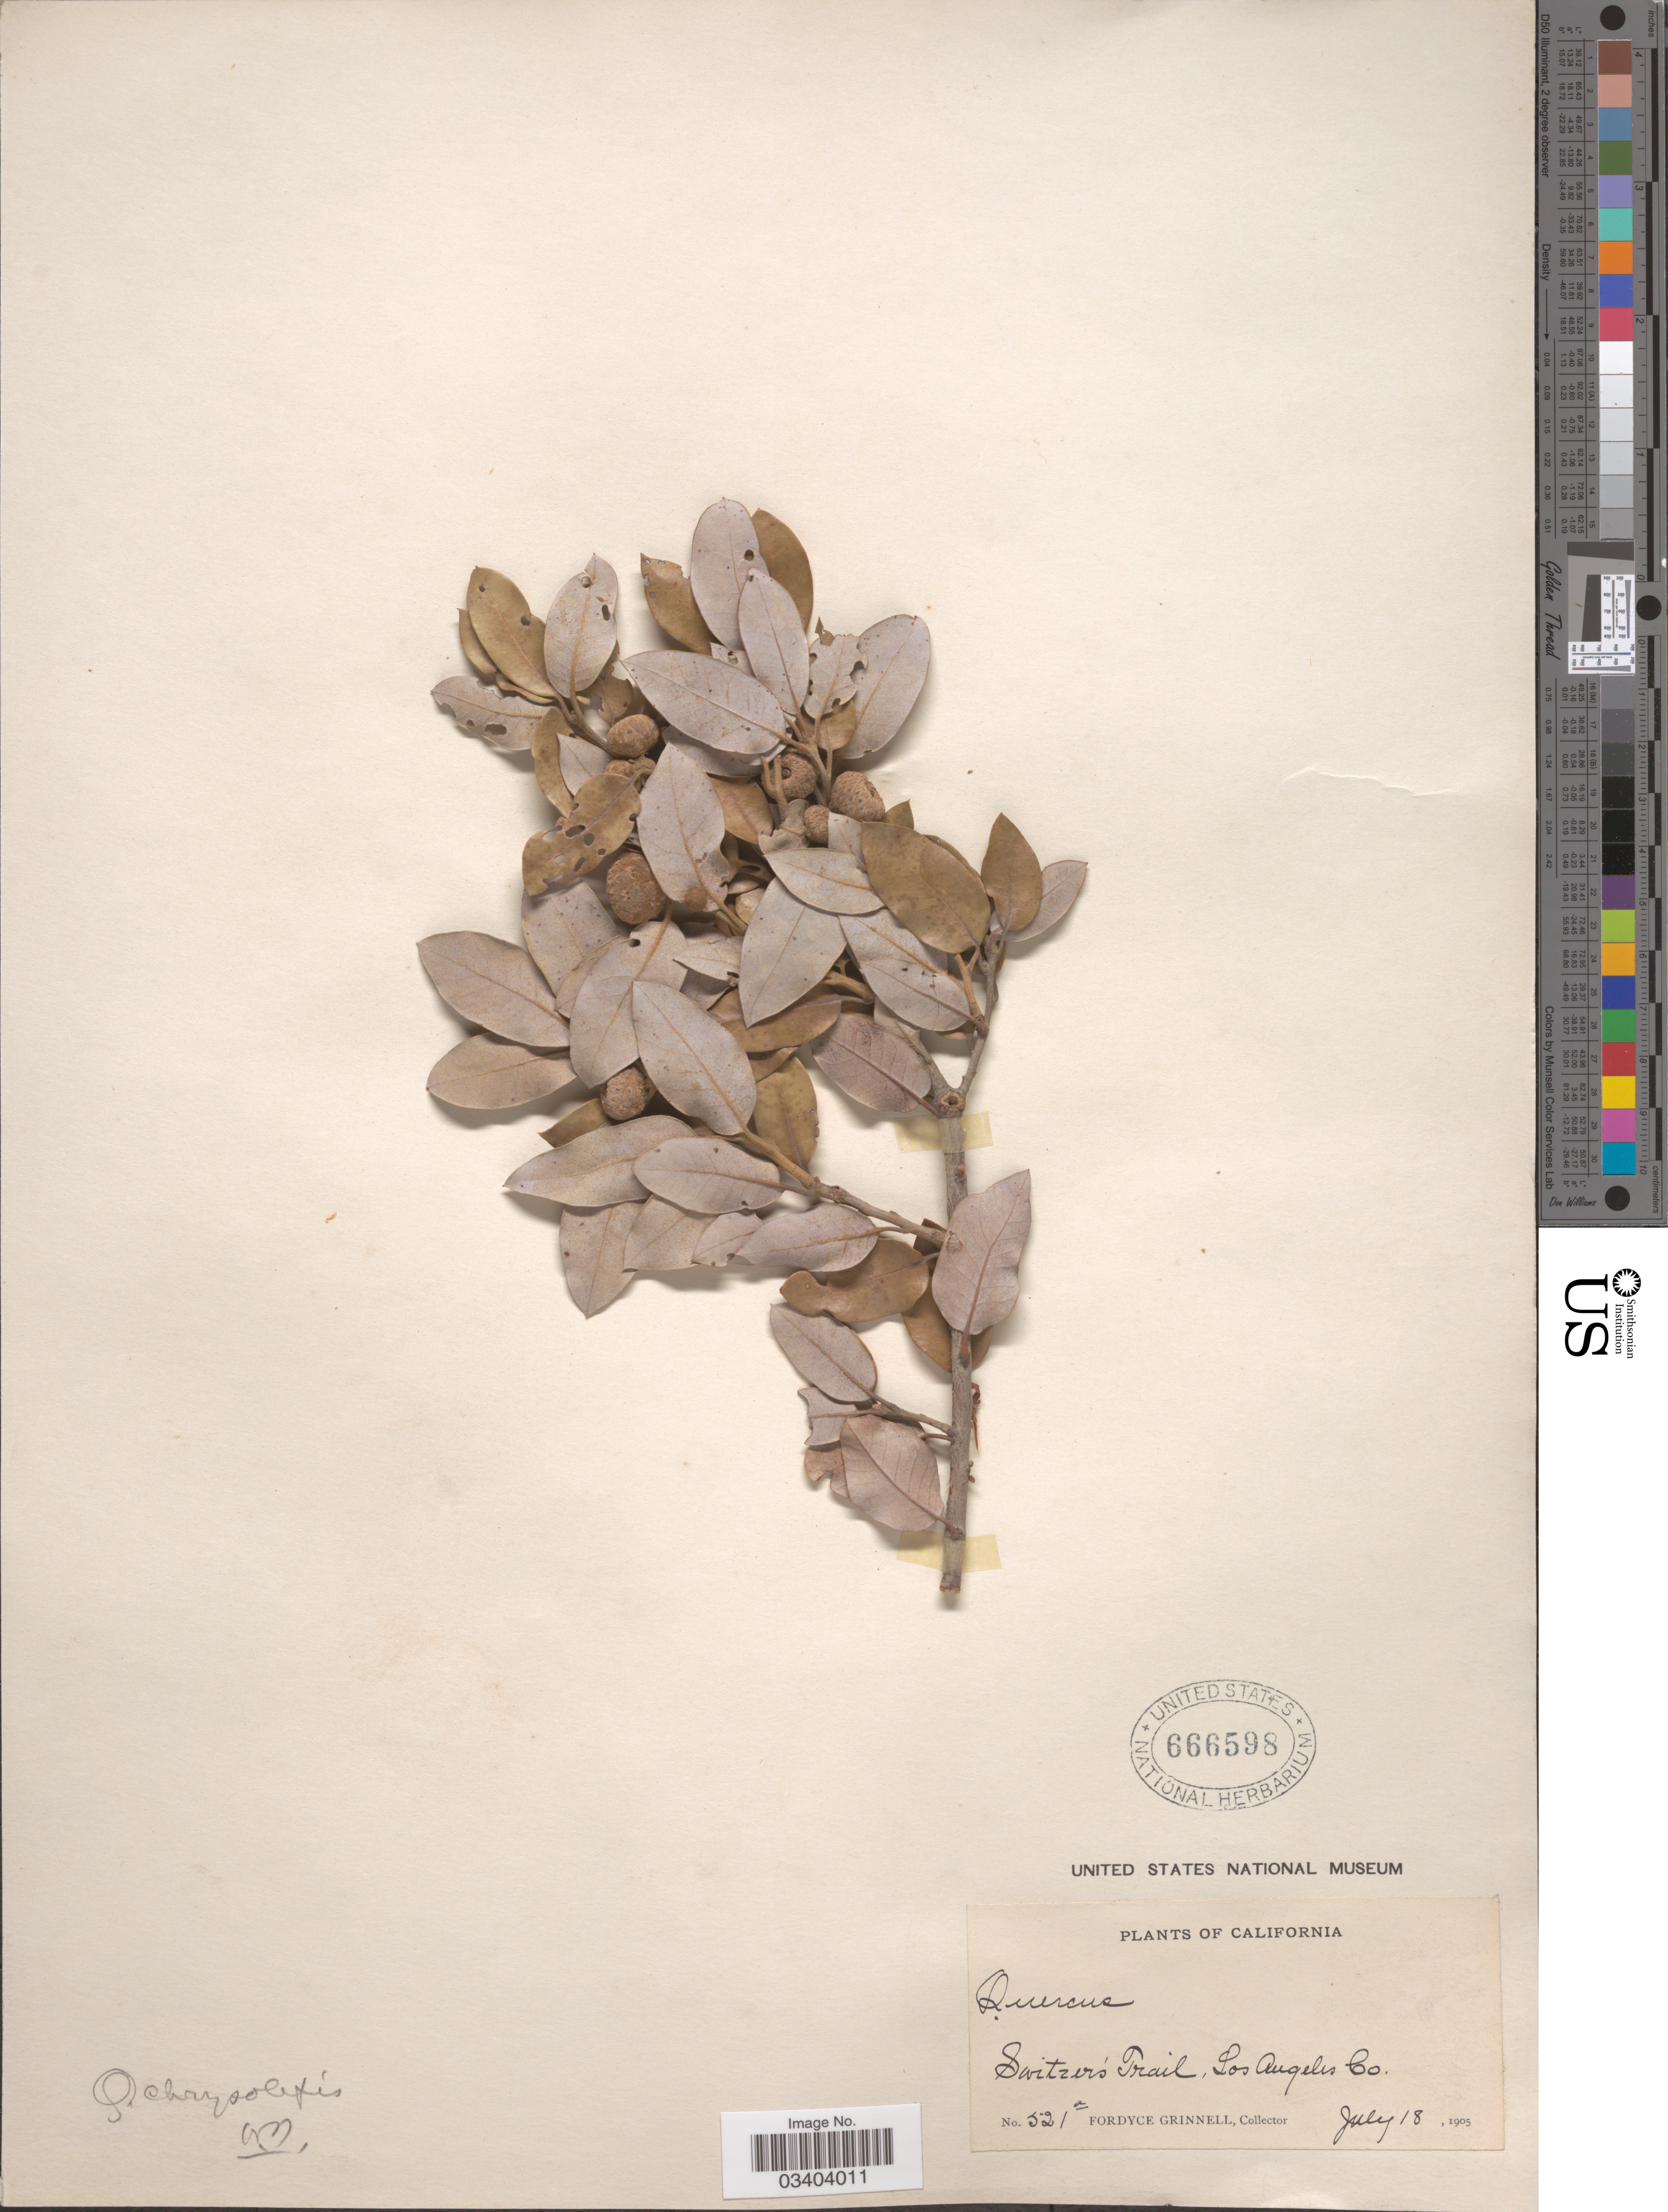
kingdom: Plantae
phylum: Tracheophyta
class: Magnoliopsida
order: Fagales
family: Fagaceae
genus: Quercus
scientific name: Quercus chrysolepis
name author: Liebm.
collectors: F. Grinnell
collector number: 521 a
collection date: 1905-07-18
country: United States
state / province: California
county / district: Los Angeles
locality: Switzer's Trail, Los Angeles Co.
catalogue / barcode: US 666598